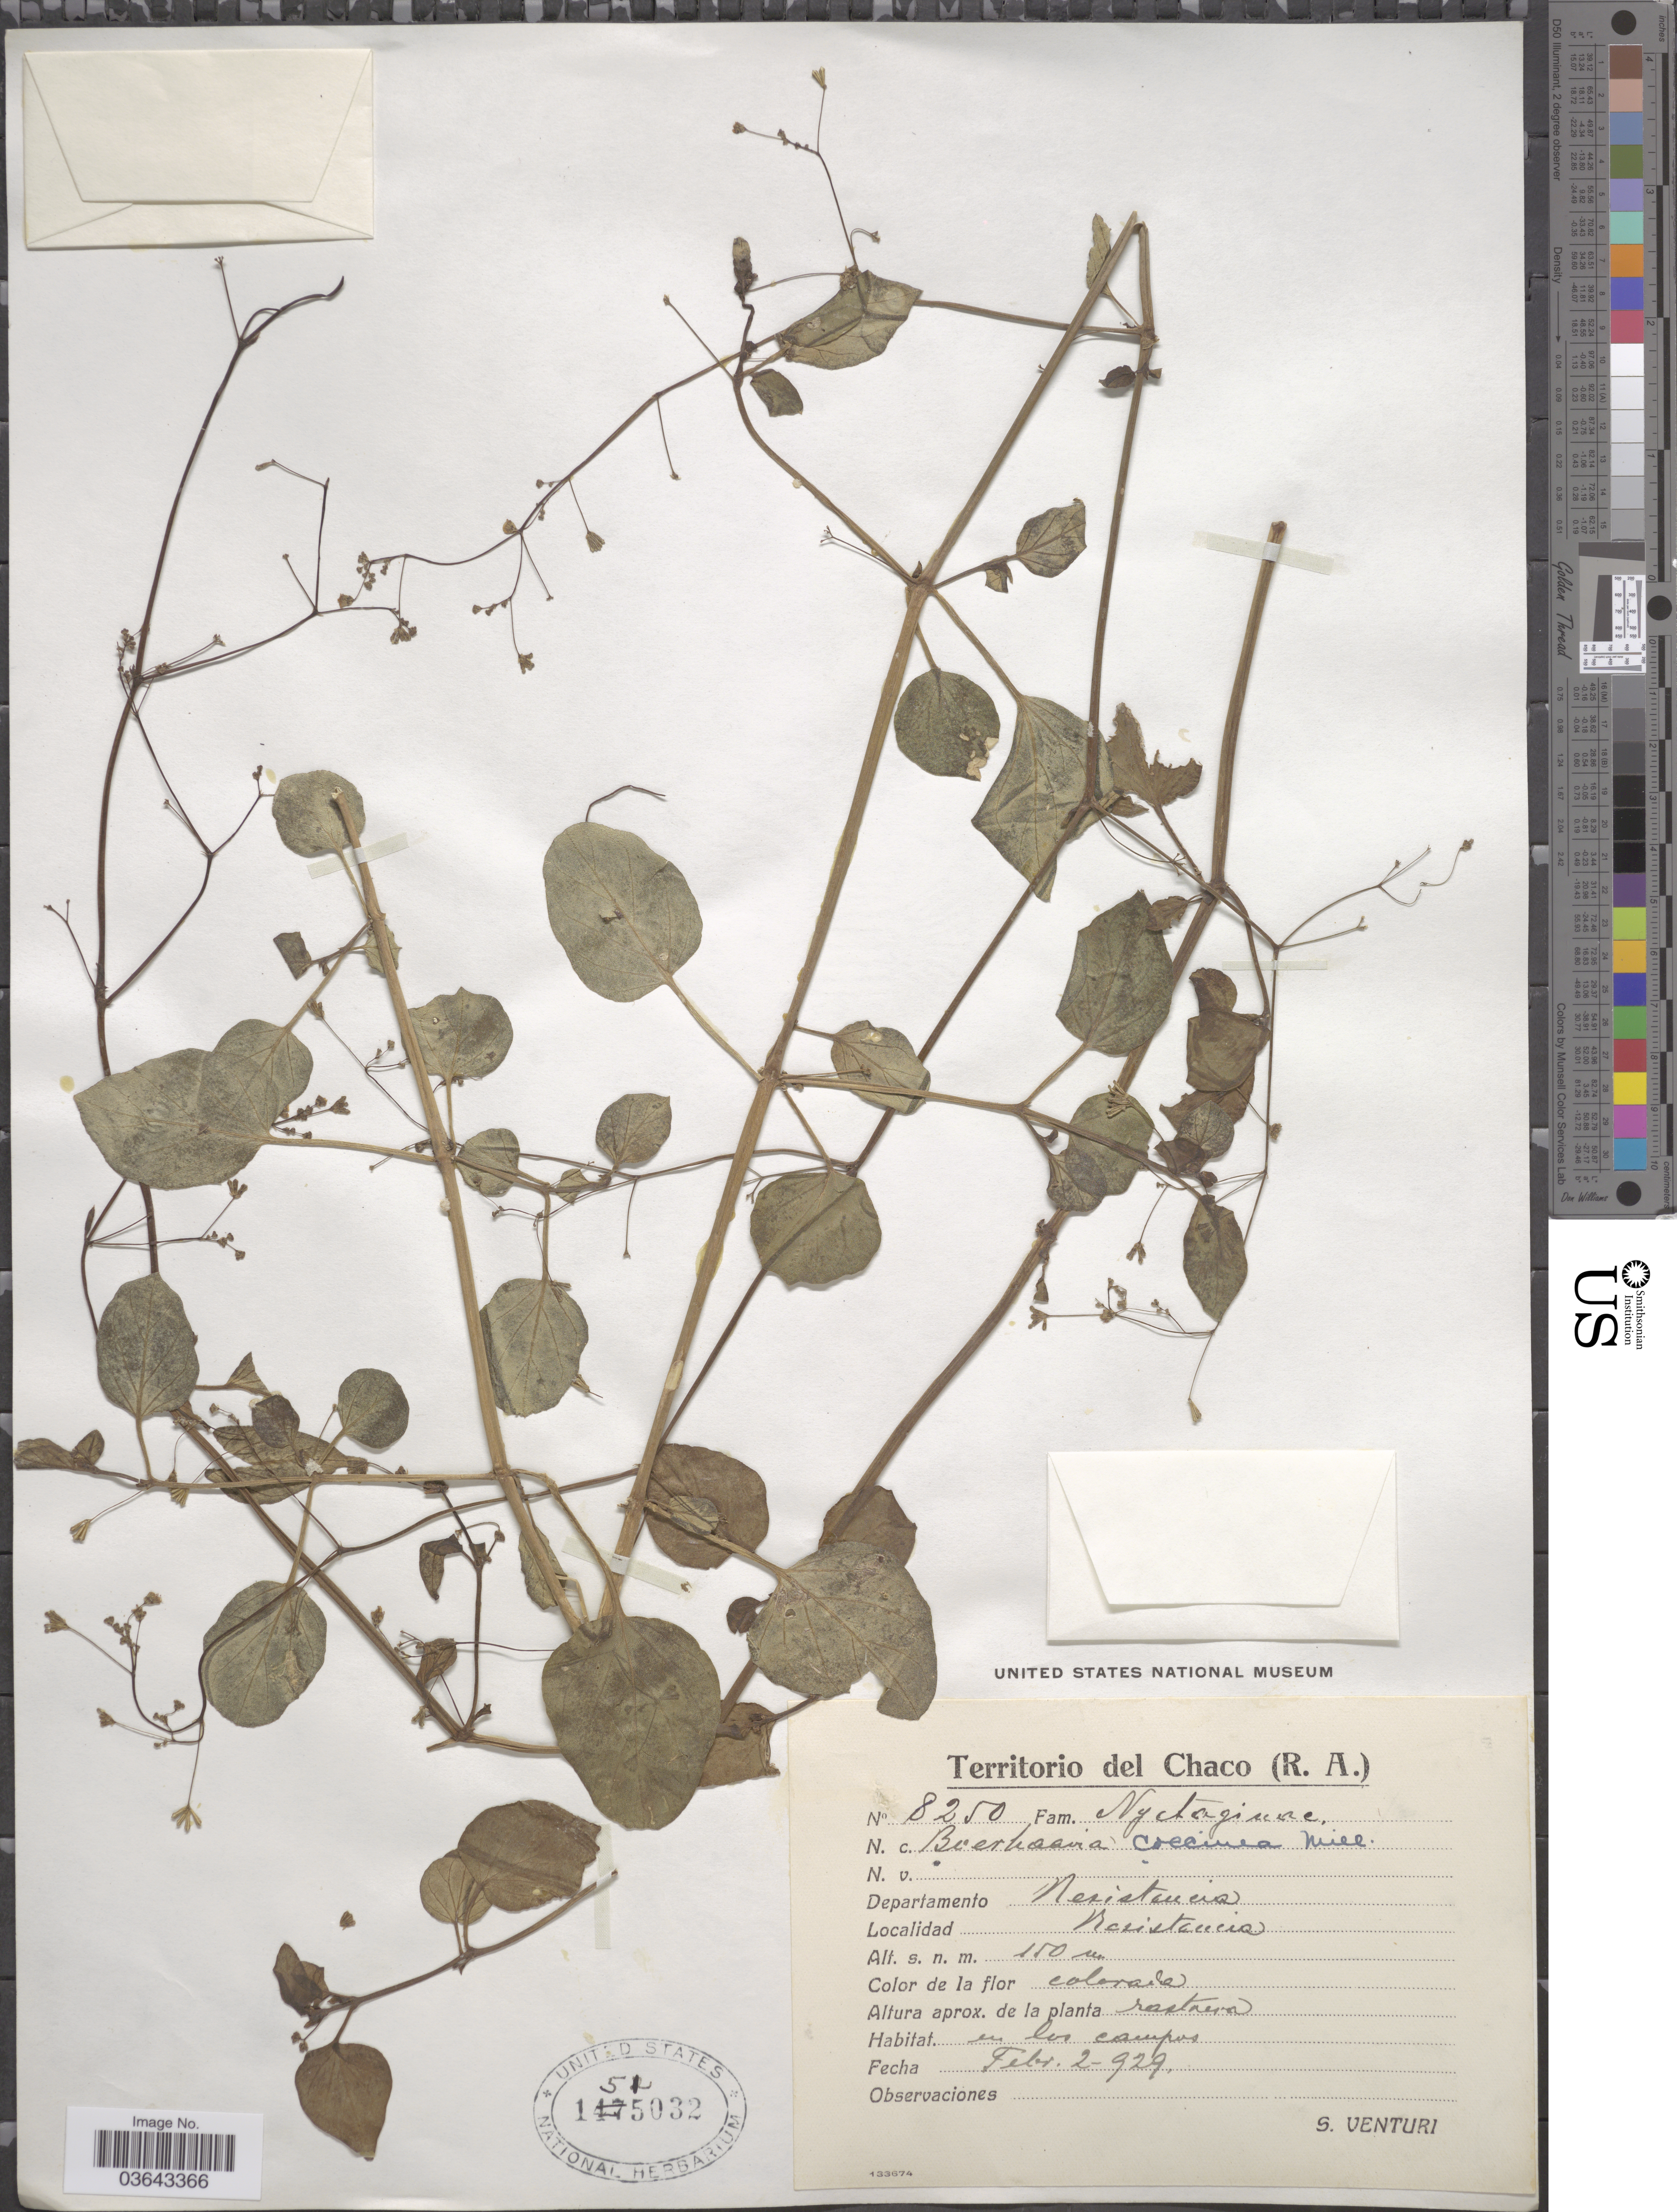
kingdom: Plantae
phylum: Tracheophyta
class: Magnoliopsida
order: Caryophyllales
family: Nyctaginaceae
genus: Boerhavia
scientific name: Boerhavia diffusa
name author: L.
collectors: S. Venturi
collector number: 8250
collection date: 1929-02-02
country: Argentina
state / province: Chaco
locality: Departamento Resistencia. Resistencia.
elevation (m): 150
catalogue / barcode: US 1515032